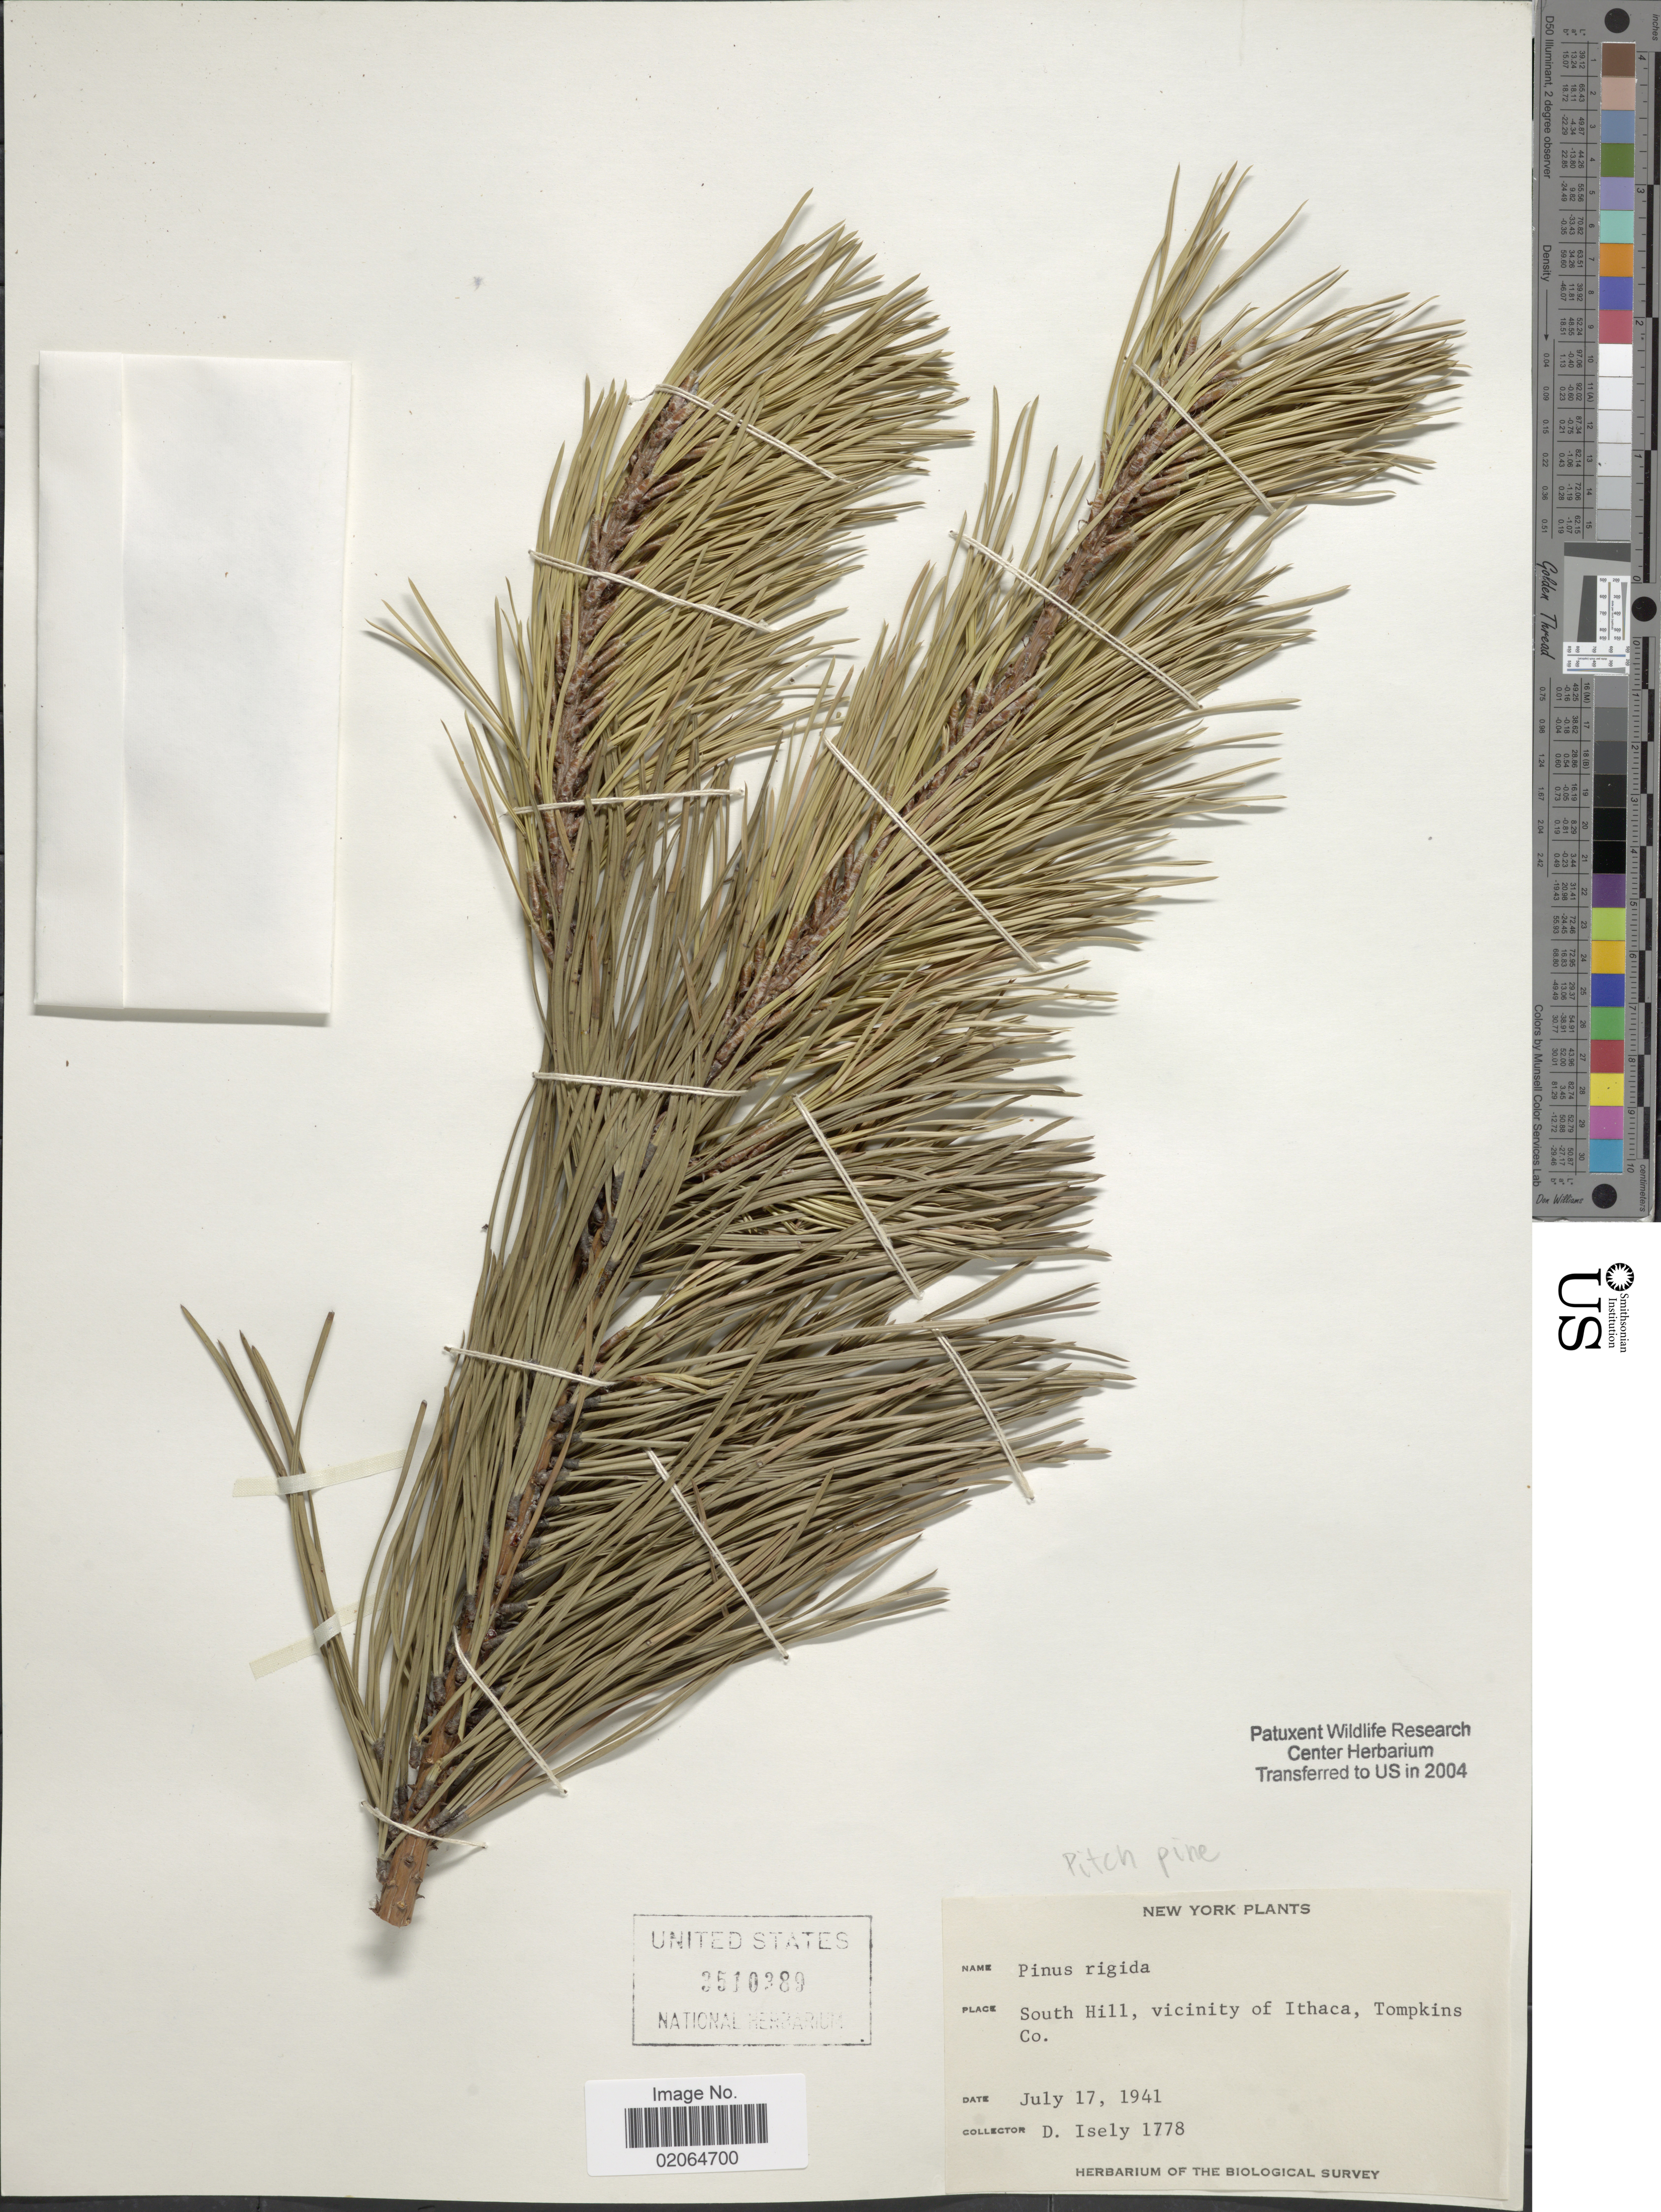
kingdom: Plantae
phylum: Tracheophyta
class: Pinopsida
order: Pinales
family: Pinaceae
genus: Pinus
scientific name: Pinus rigida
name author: Mill.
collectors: D. Isely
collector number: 1778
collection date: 1941-07-17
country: United States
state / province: New York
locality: South Hill, vicinity of Ithaca, Tompkins Co.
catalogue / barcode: US 3510389